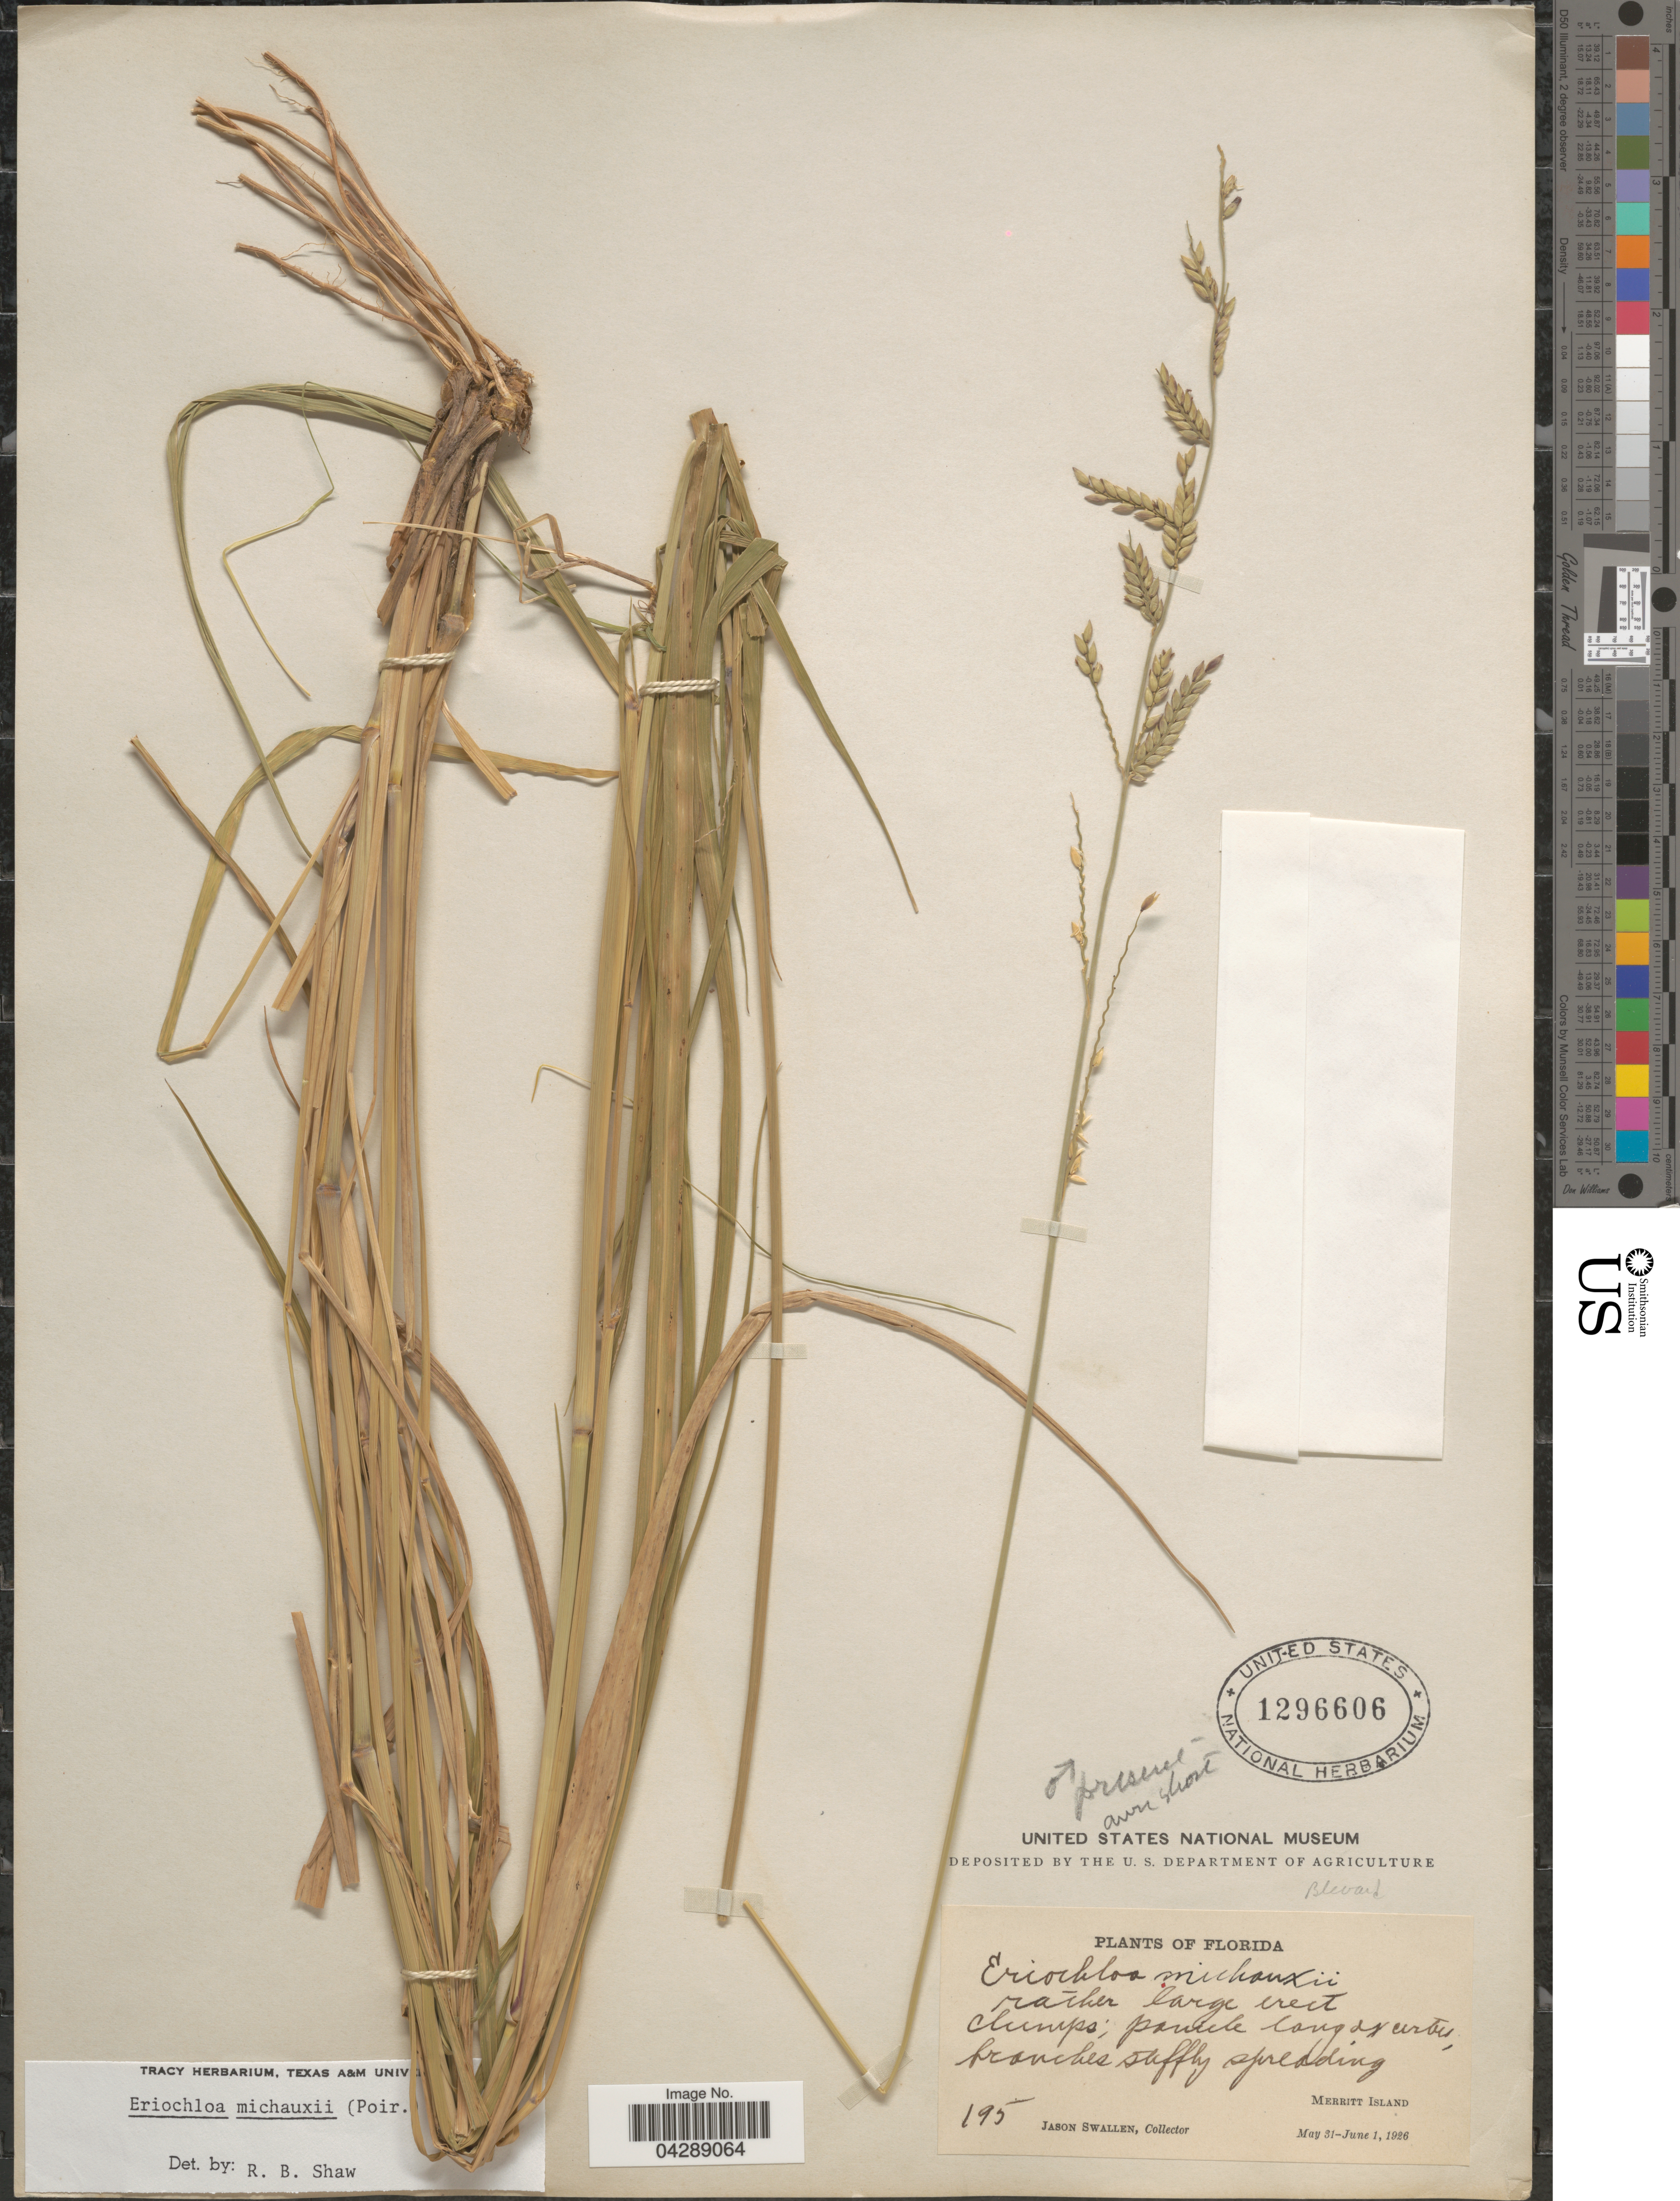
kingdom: Plantae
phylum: Tracheophyta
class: Liliopsida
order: Poales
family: Poaceae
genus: Eriochloa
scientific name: Eriochloa michauxii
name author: (Poir.) Hitchc.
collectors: J. R. Swallen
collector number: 195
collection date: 1926-05-31/1926-06-01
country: United States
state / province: Florida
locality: Merritt Island.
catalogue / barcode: US 1296606